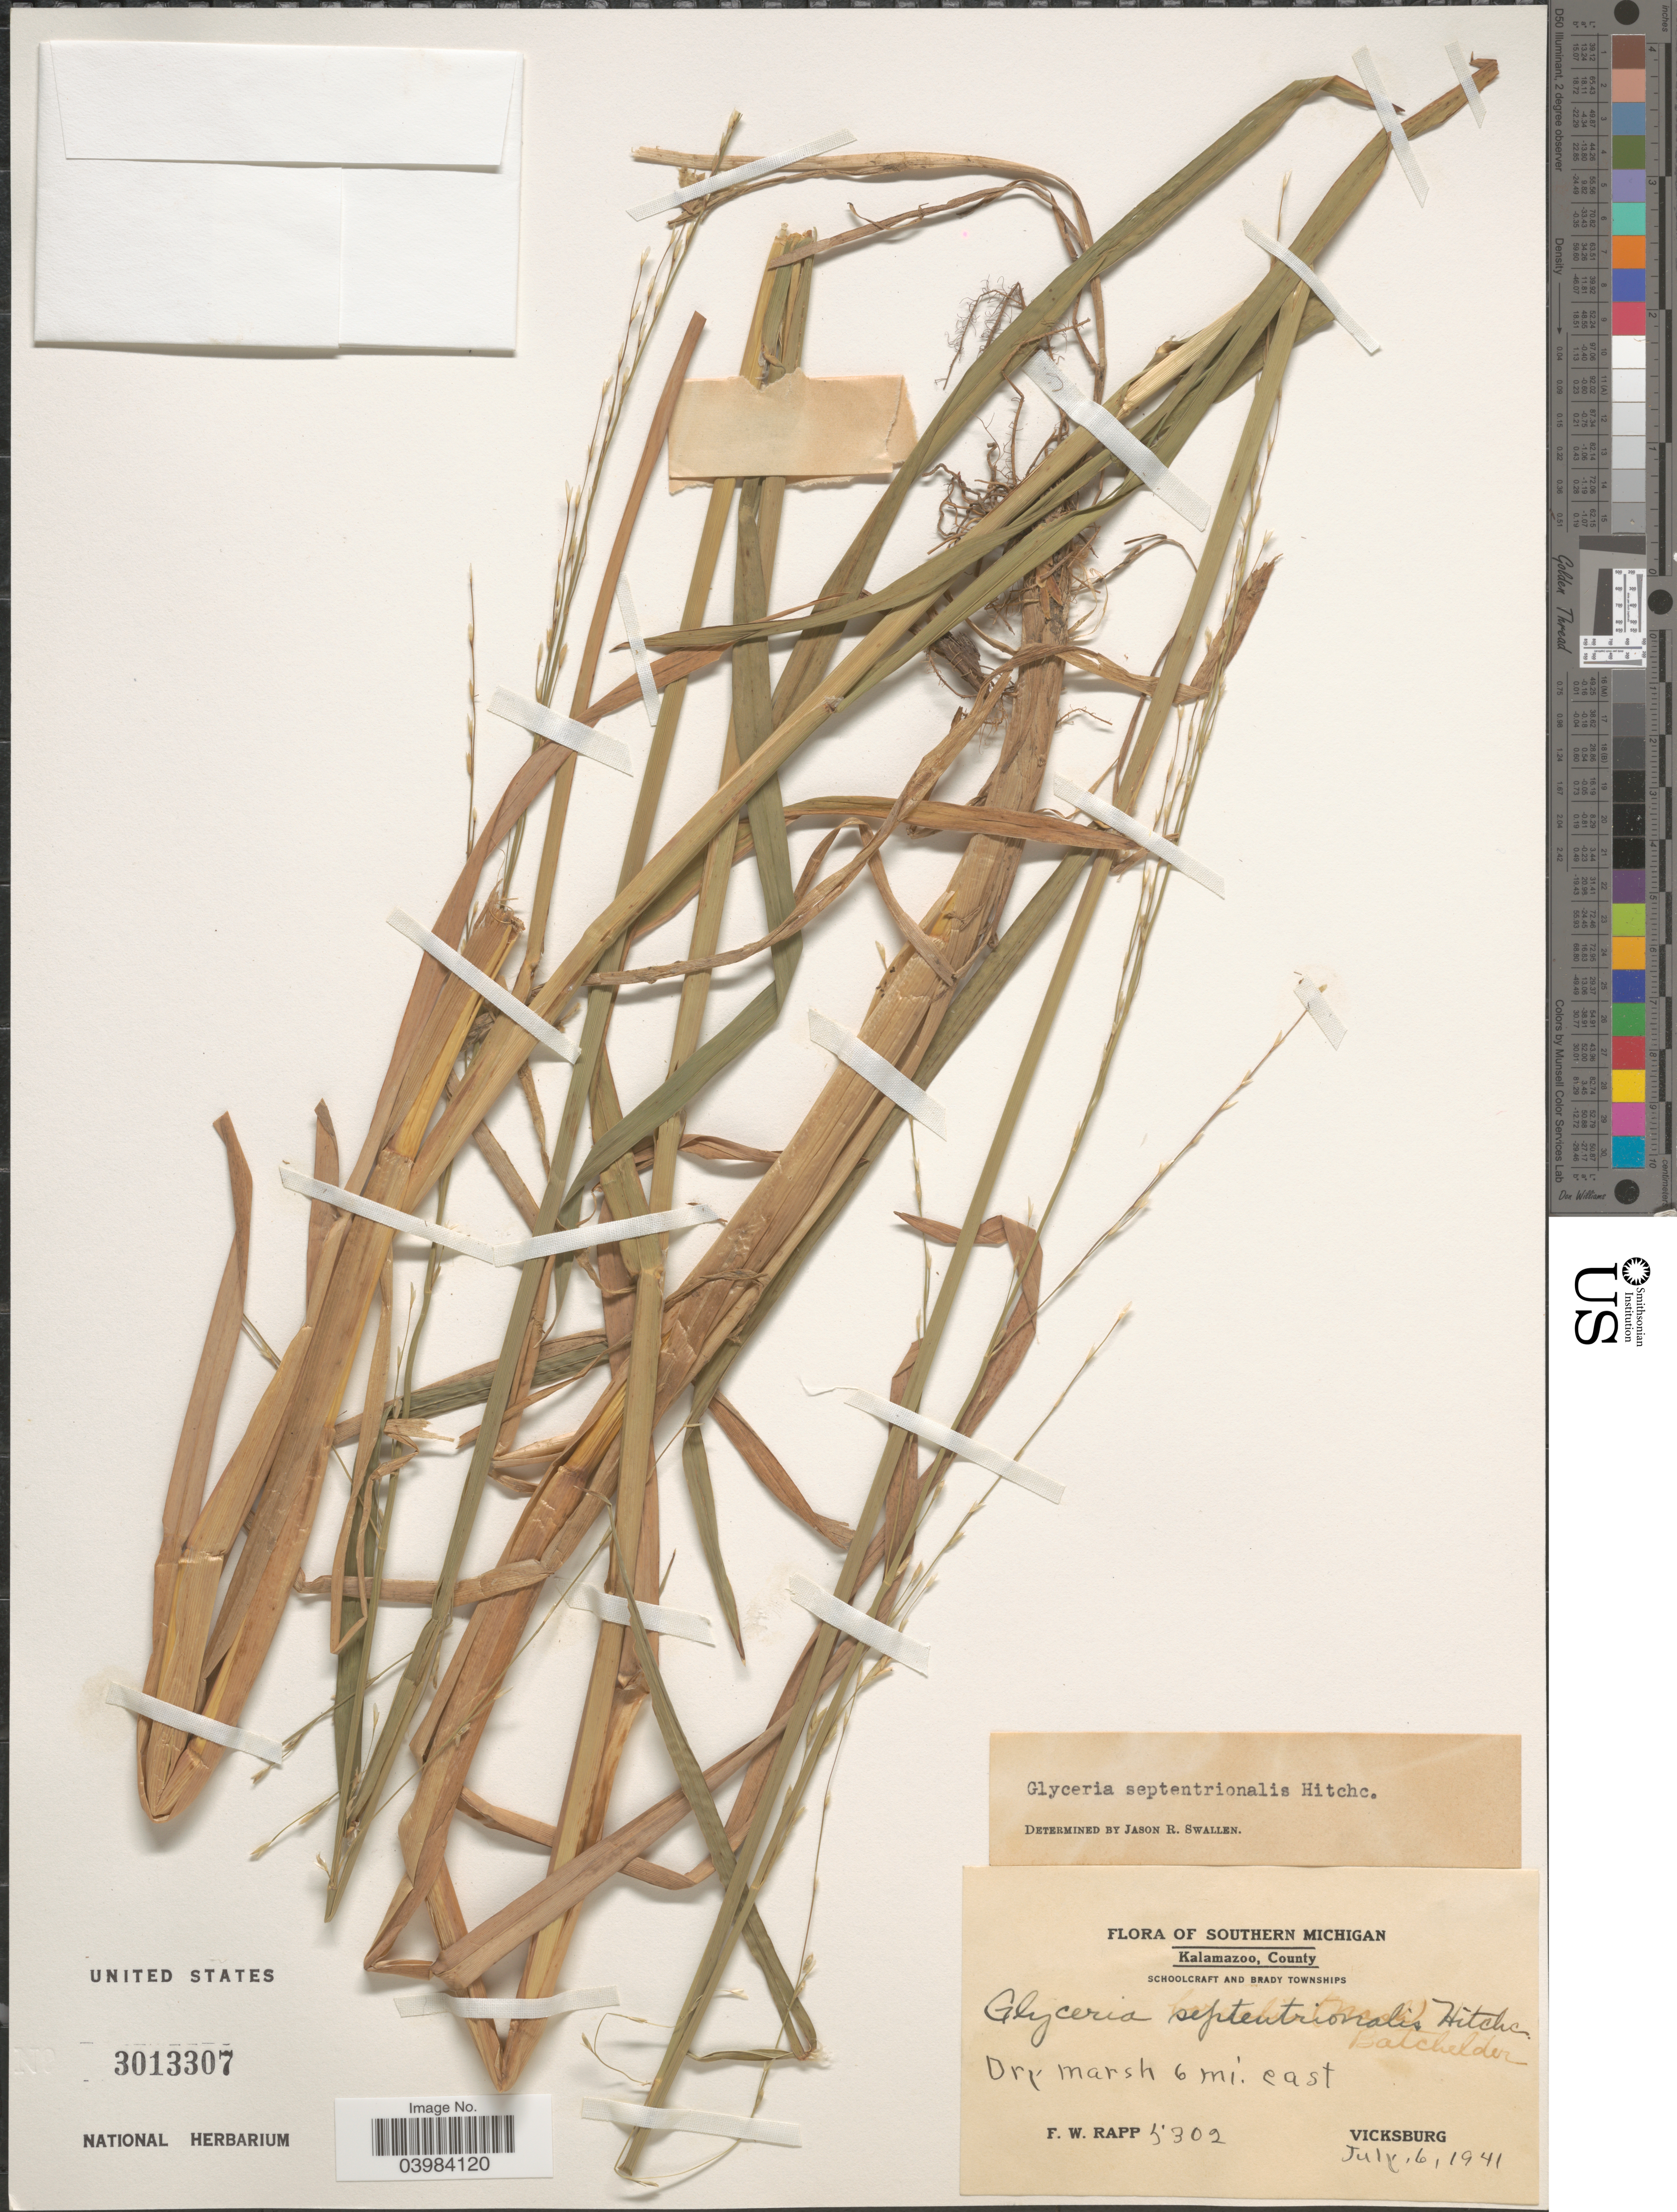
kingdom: Plantae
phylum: Tracheophyta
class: Liliopsida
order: Poales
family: Poaceae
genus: Glyceria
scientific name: Glyceria septentrionalis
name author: Hitchc.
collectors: F. Rapp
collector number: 5302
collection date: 1941-07-06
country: United States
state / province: Michigan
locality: Southern Michigan. Kalamazoo, County. Schoolcraft and Brady Townships. Dry marsh 6 mi. east Vicksburg.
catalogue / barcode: US 3013307